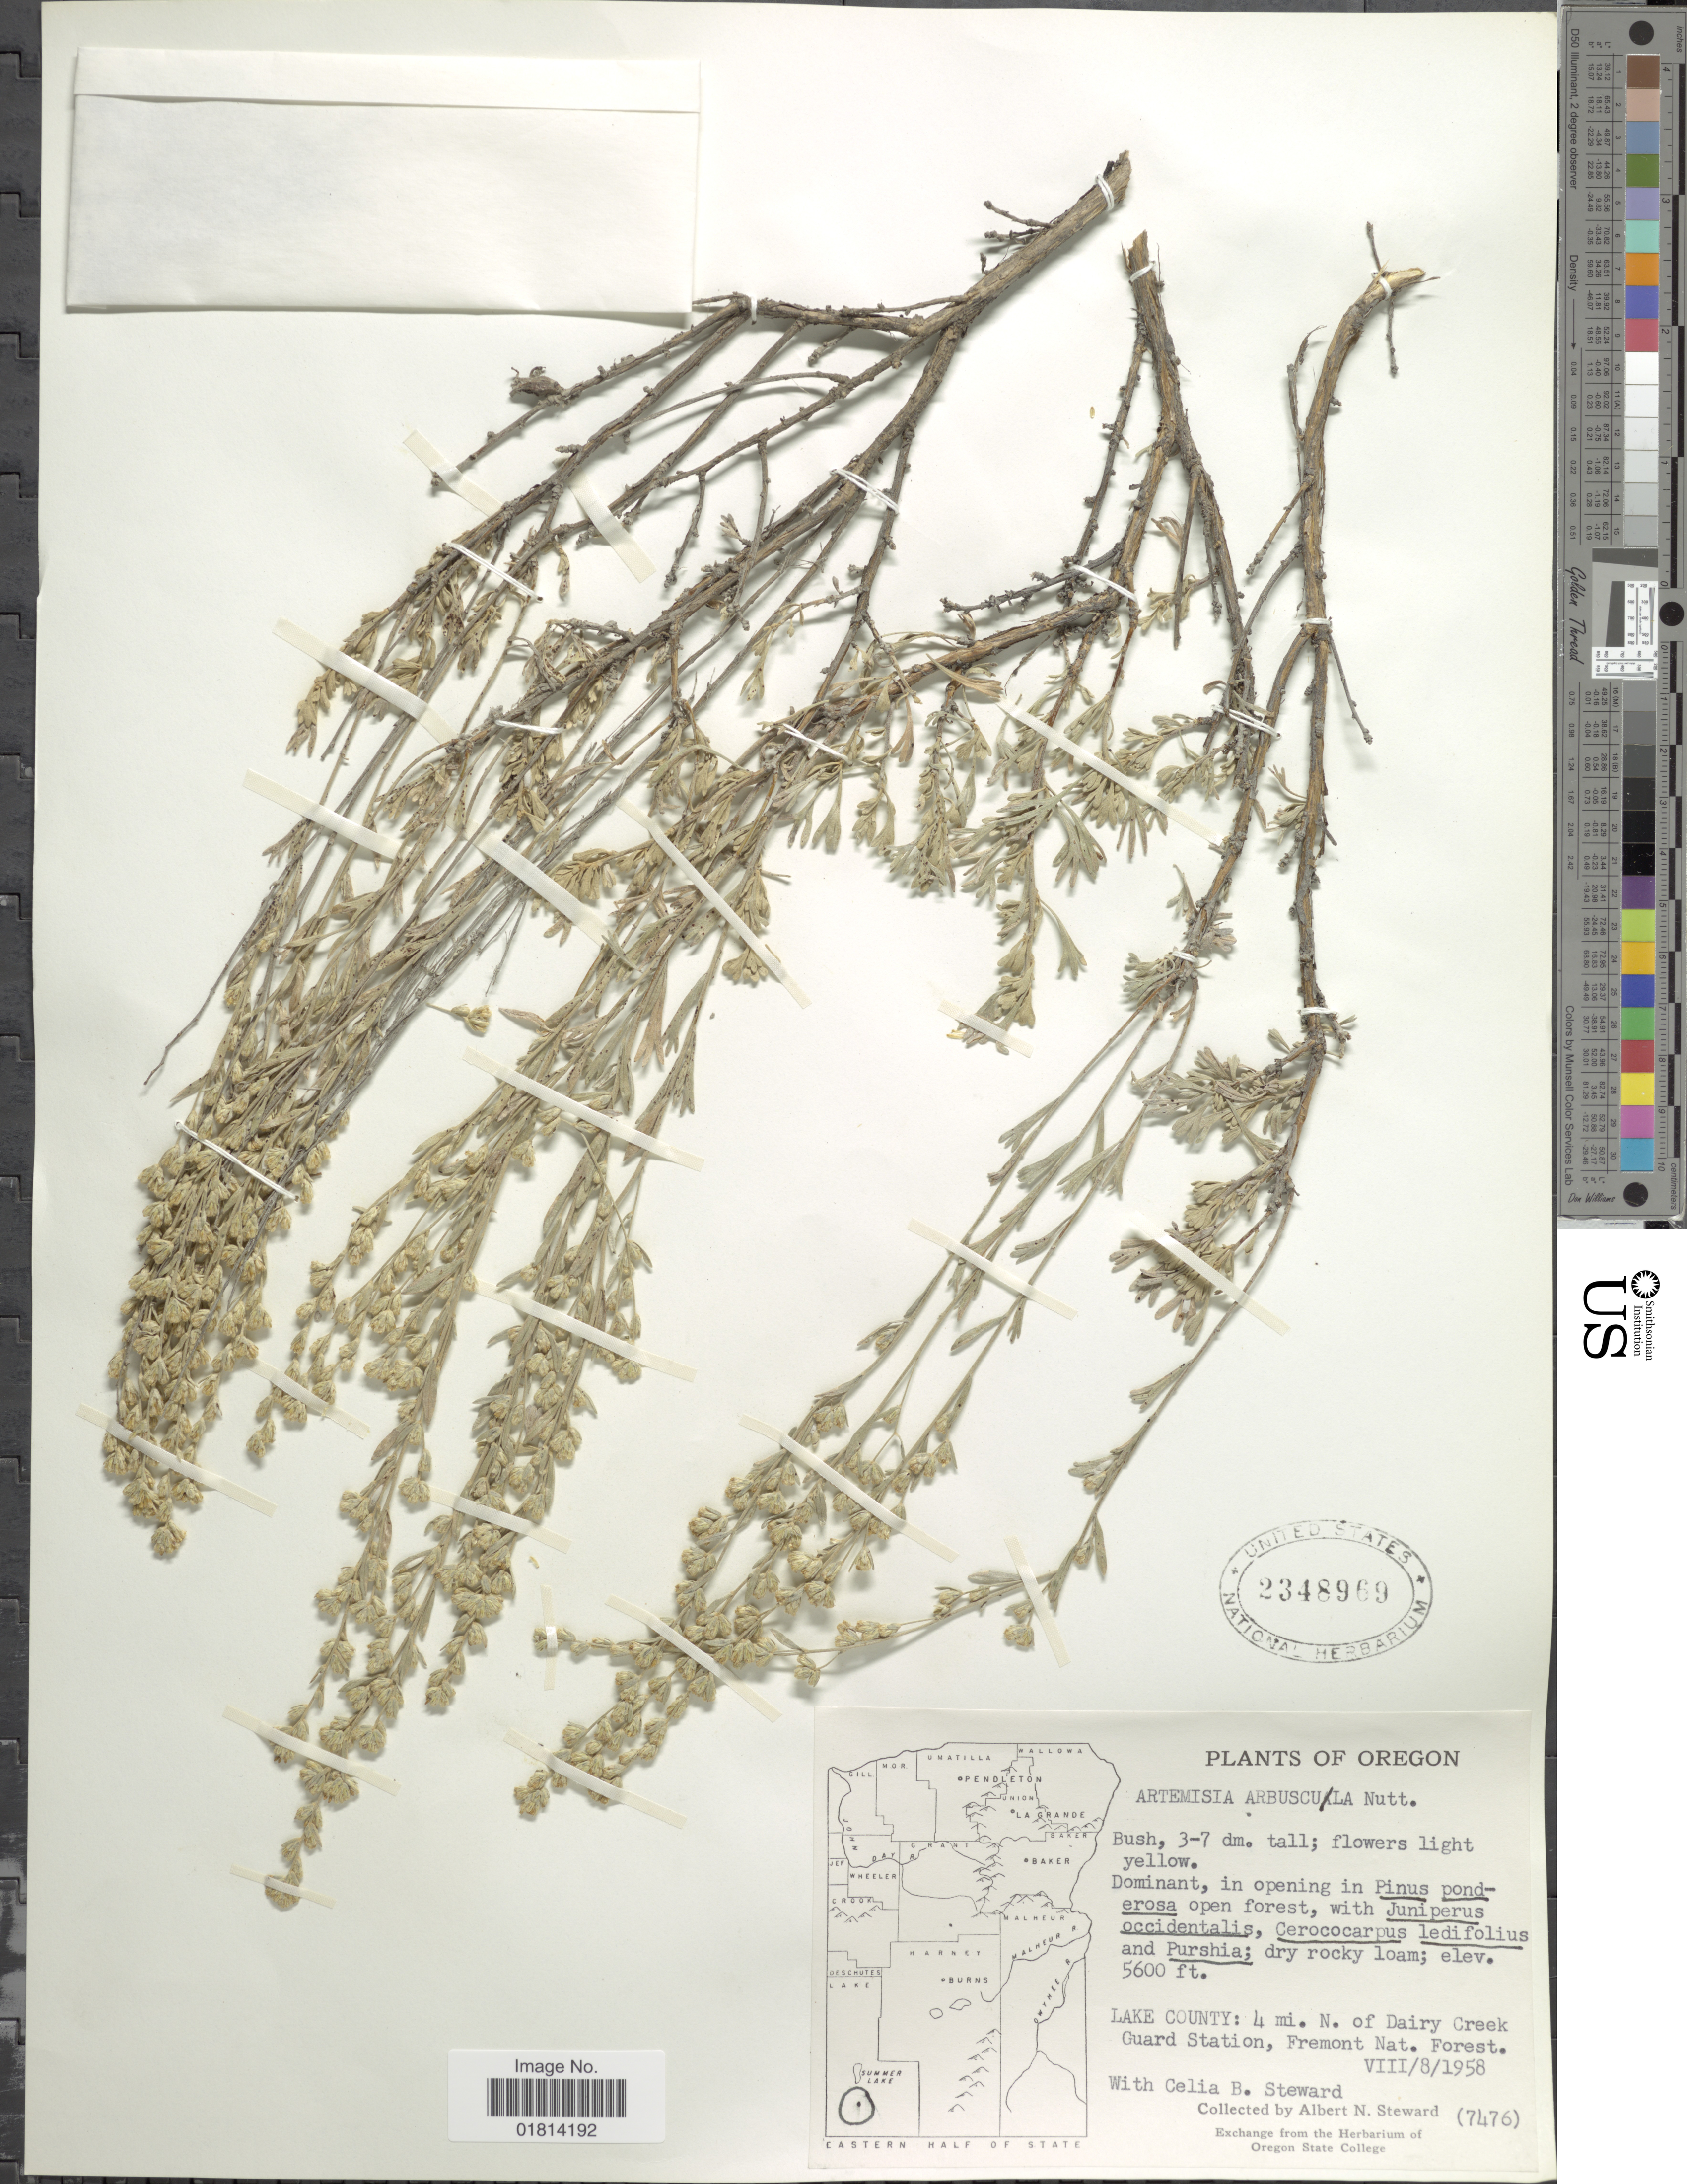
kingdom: Plantae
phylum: Tracheophyta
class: Magnoliopsida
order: Asterales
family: Asteraceae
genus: Artemisia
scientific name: Artemisia arbuscula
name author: Nutt.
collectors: A. N. Steward & C. Steward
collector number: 7476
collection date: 1958-08-08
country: United States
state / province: Oregon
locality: Lake County: 4 mi. N. of Dairy Creek Guard Station, Fremont Nat. Forest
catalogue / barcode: US 2348969